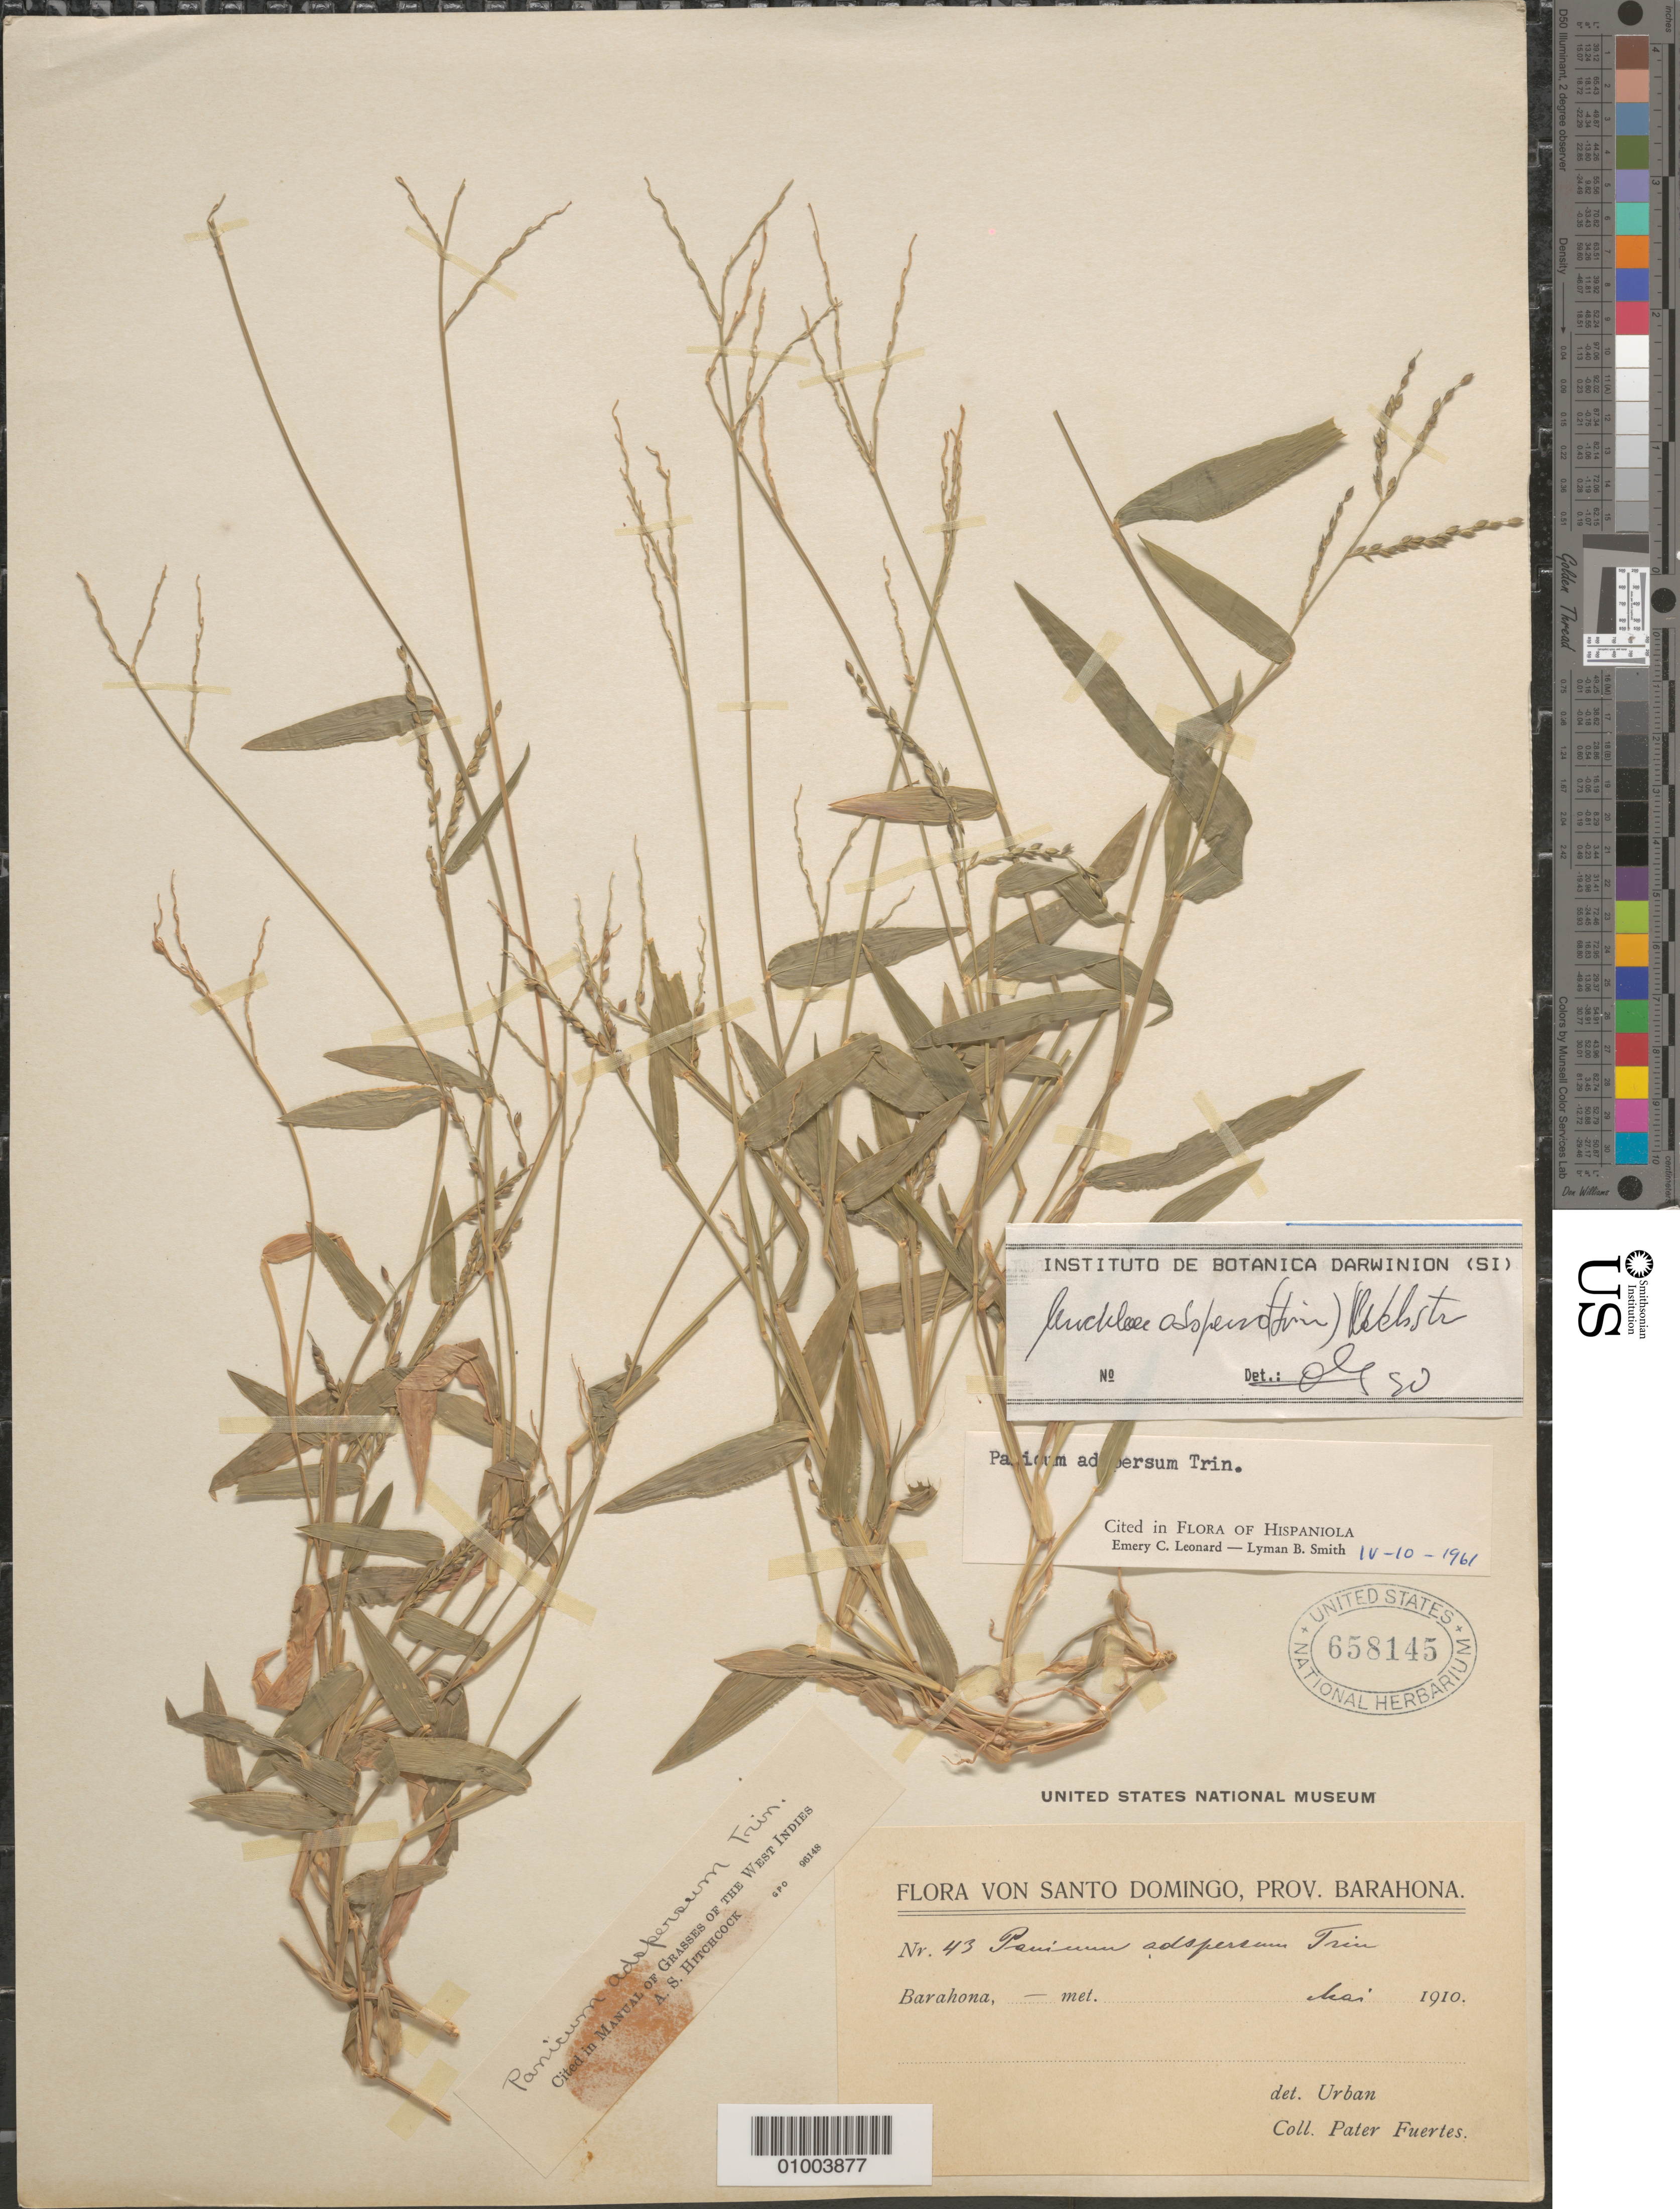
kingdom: Plantae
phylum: Tracheophyta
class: Liliopsida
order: Poales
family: Poaceae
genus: Urochloa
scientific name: Urochloa adspersa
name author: (Trin.) R.D. Webster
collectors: M. D. Fuertes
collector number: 43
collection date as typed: May 1910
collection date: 1910-05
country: Dominican Republic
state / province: Barahona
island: Hispaniola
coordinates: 0 N, 0 E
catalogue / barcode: US 658145